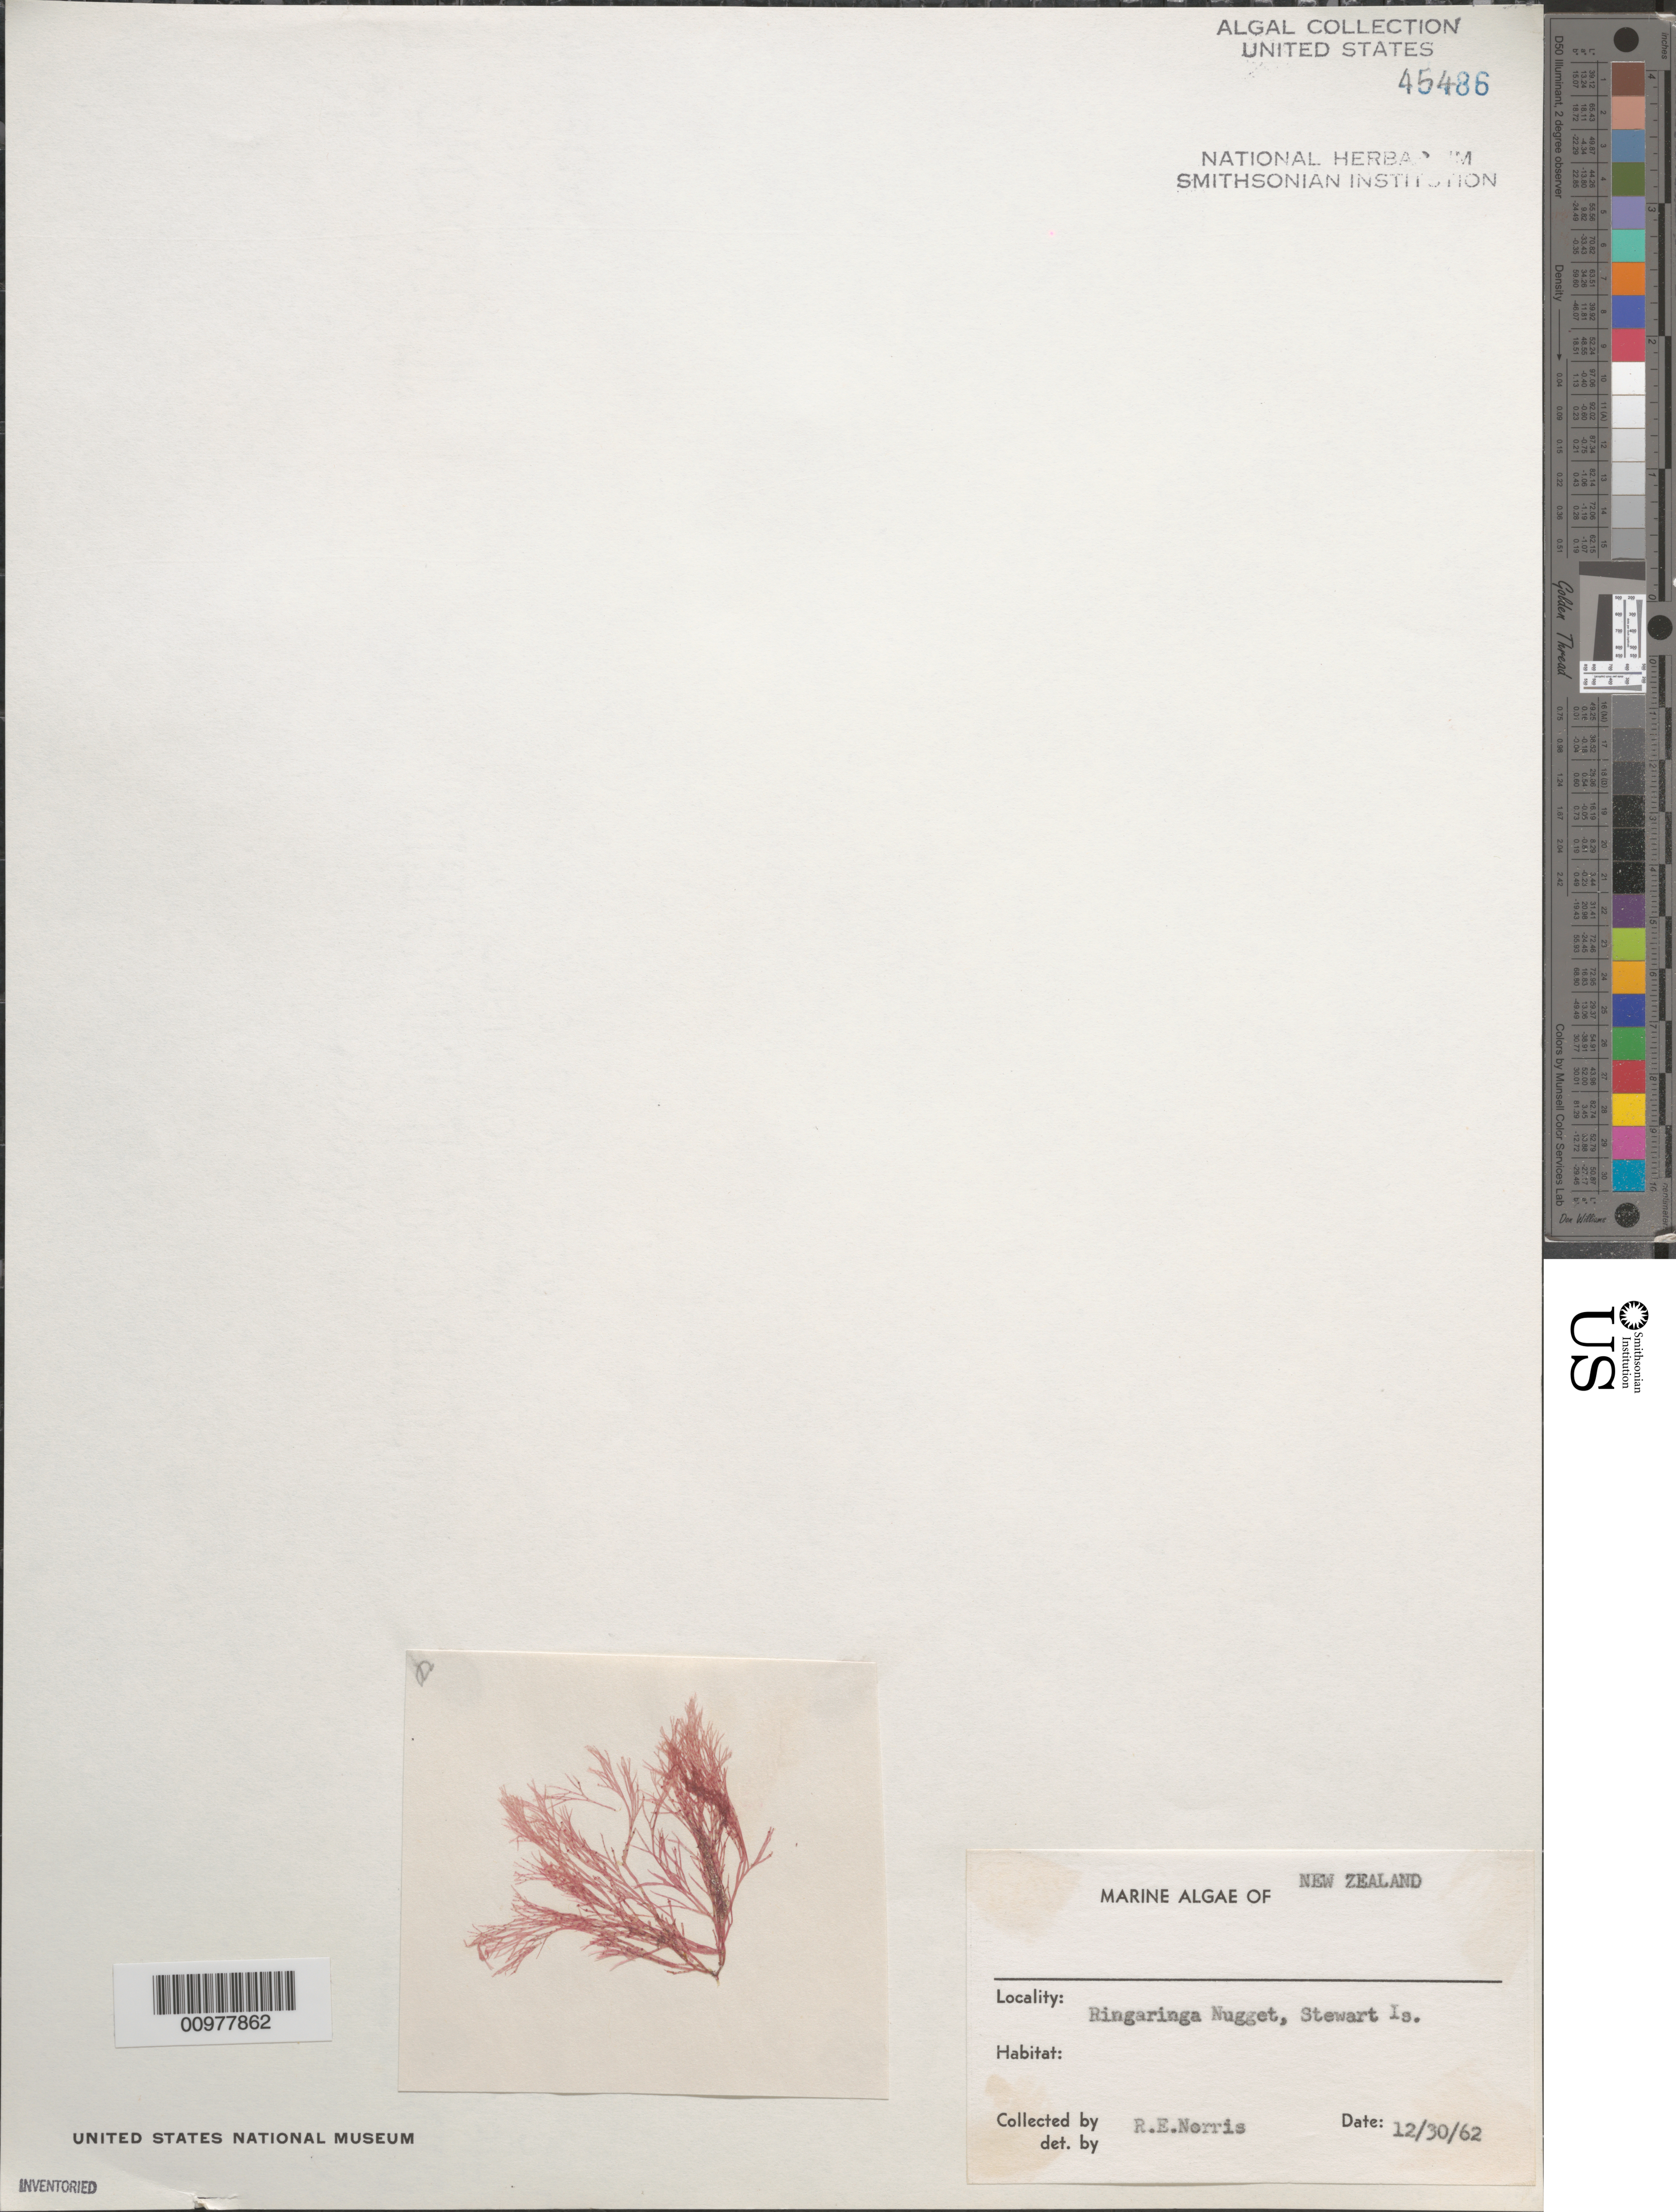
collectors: R. E. Norris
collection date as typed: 30 Dec 1962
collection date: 1962-12-30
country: New Zealand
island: Stewart Island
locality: Ringaringa Nugget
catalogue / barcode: US 45486